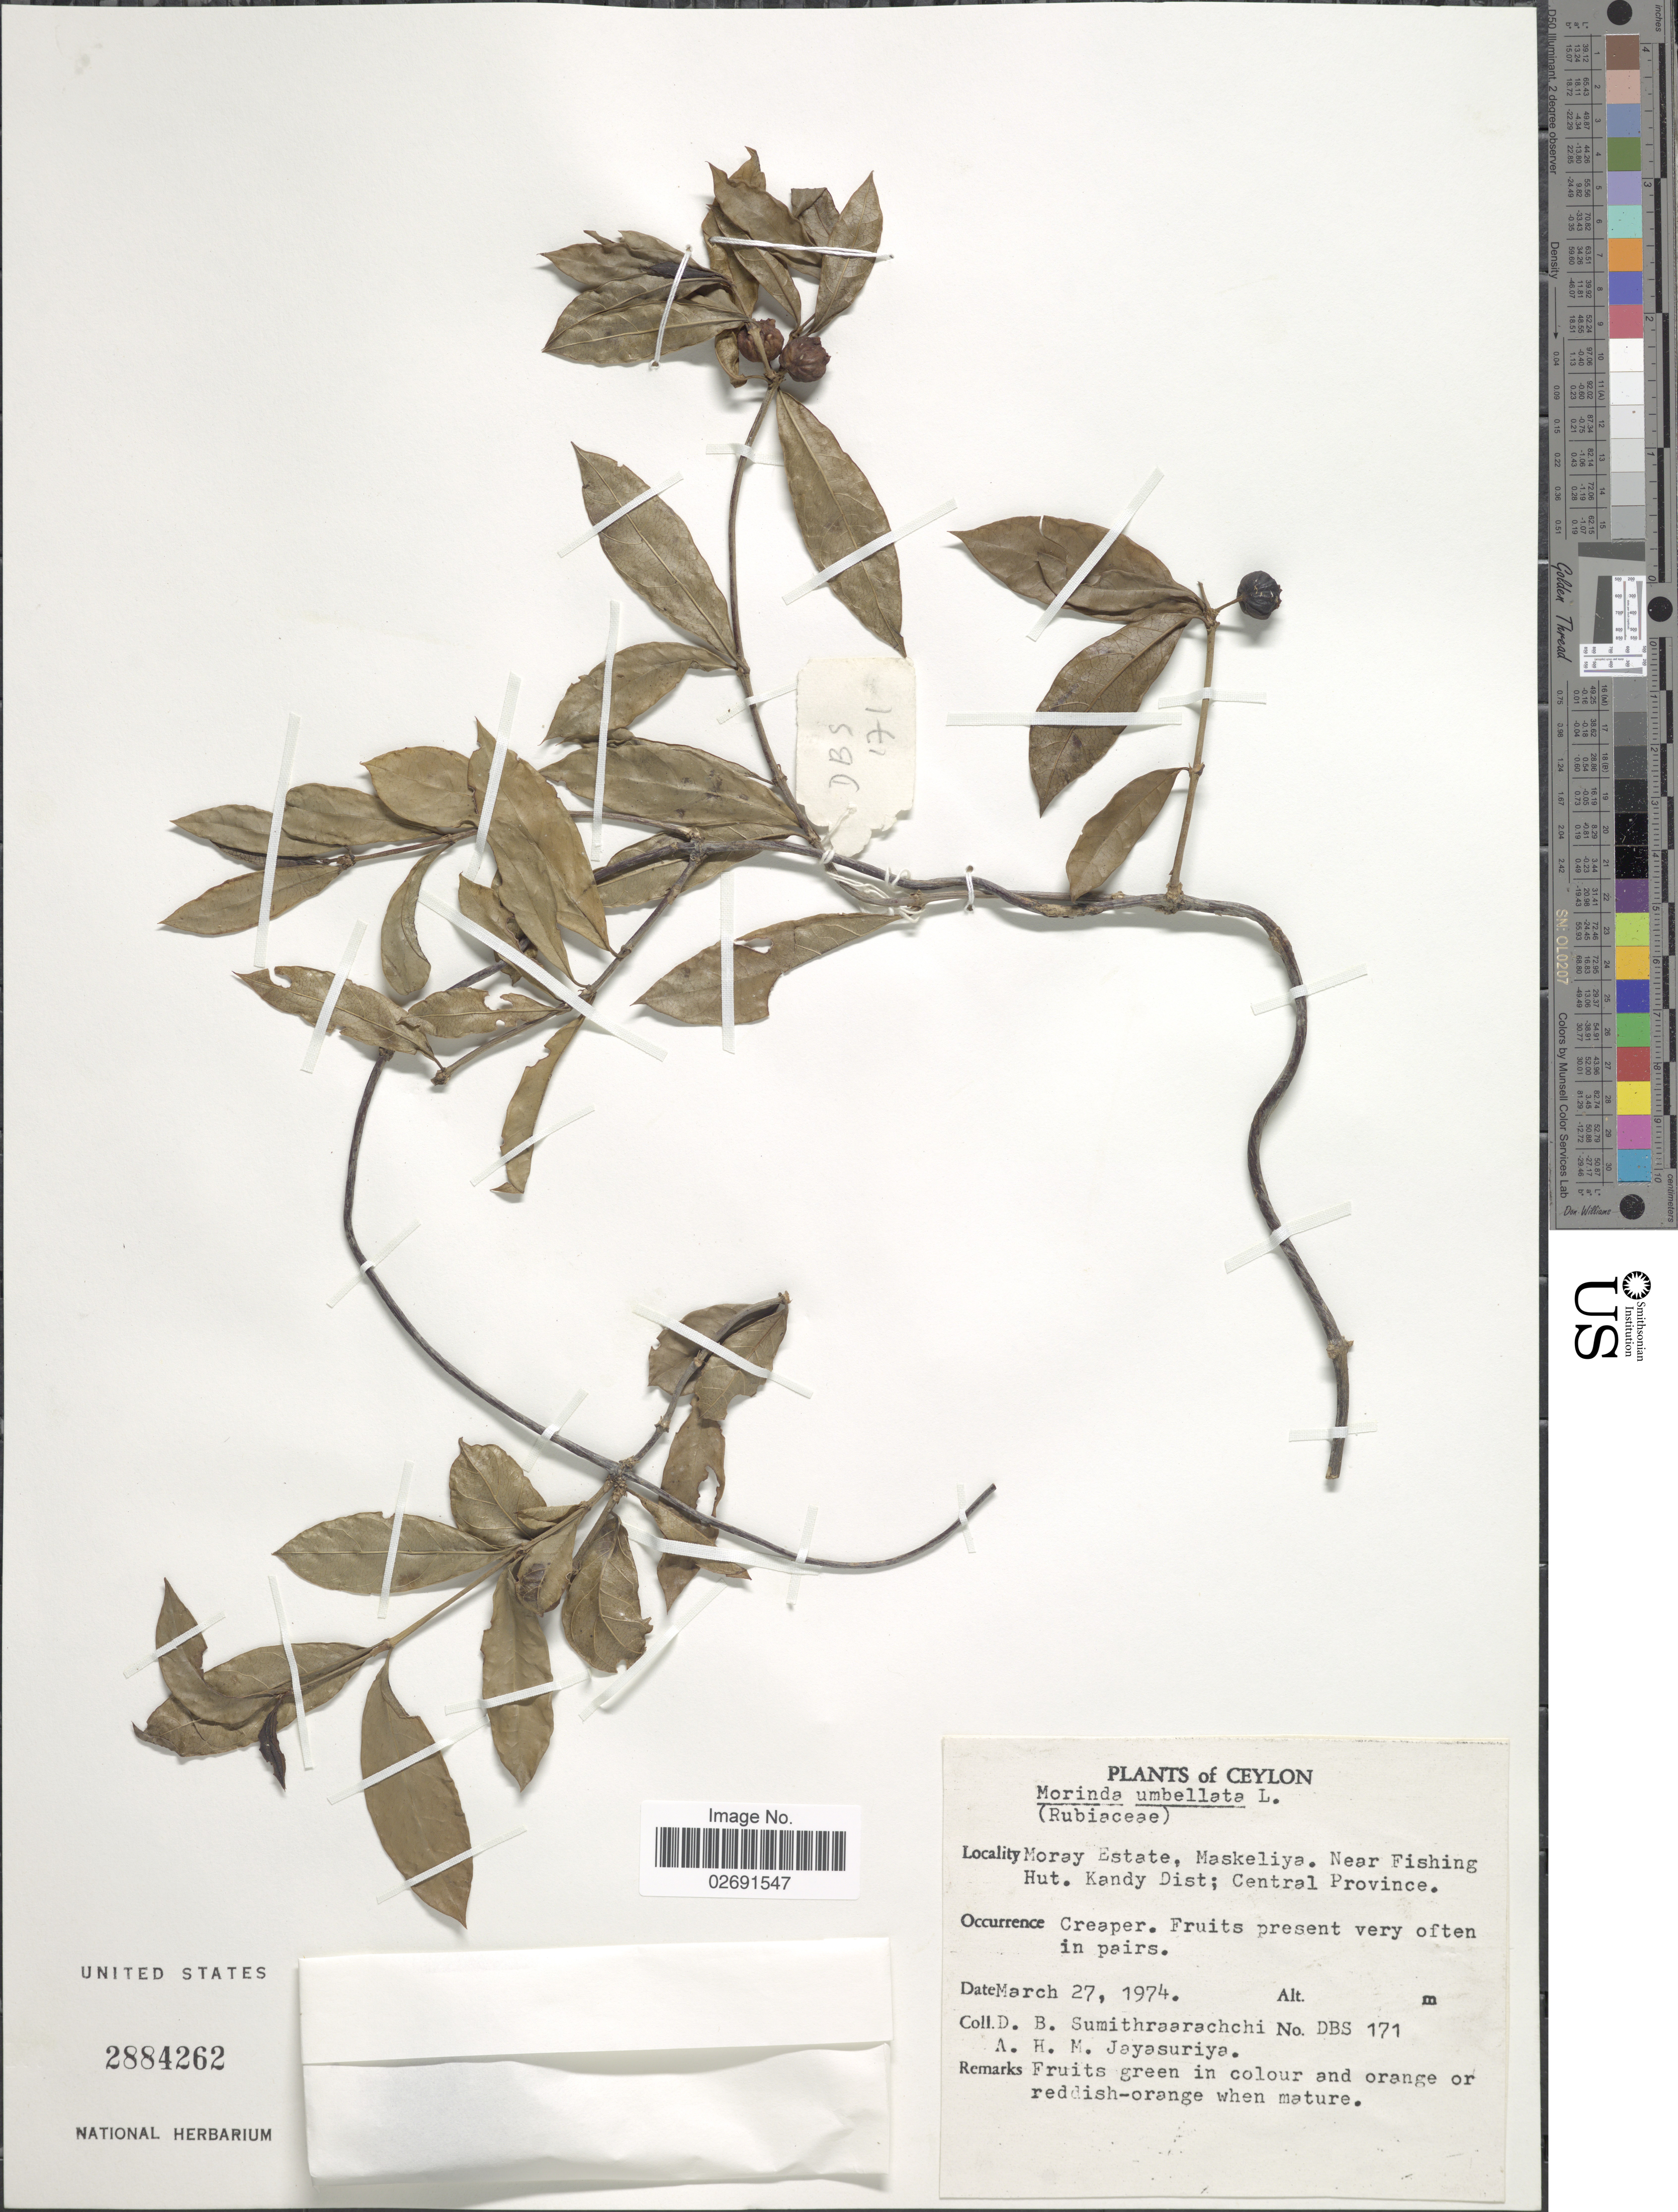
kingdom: Plantae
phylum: Tracheophyta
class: Magnoliopsida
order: Gentianales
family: Rubiaceae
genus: Gynochthodes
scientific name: Gynochthodes umbellata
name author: (L.) Razafim. & B. Bremer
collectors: D. B. Sumithraarachchi & A. H. Jayasuriya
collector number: DBS 171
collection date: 1974-03-27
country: Sri Lanka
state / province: Central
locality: Ceylon, Moray Estate, Maskeloya, near Fishing Hut, Kandy Dist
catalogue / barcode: US 2884262